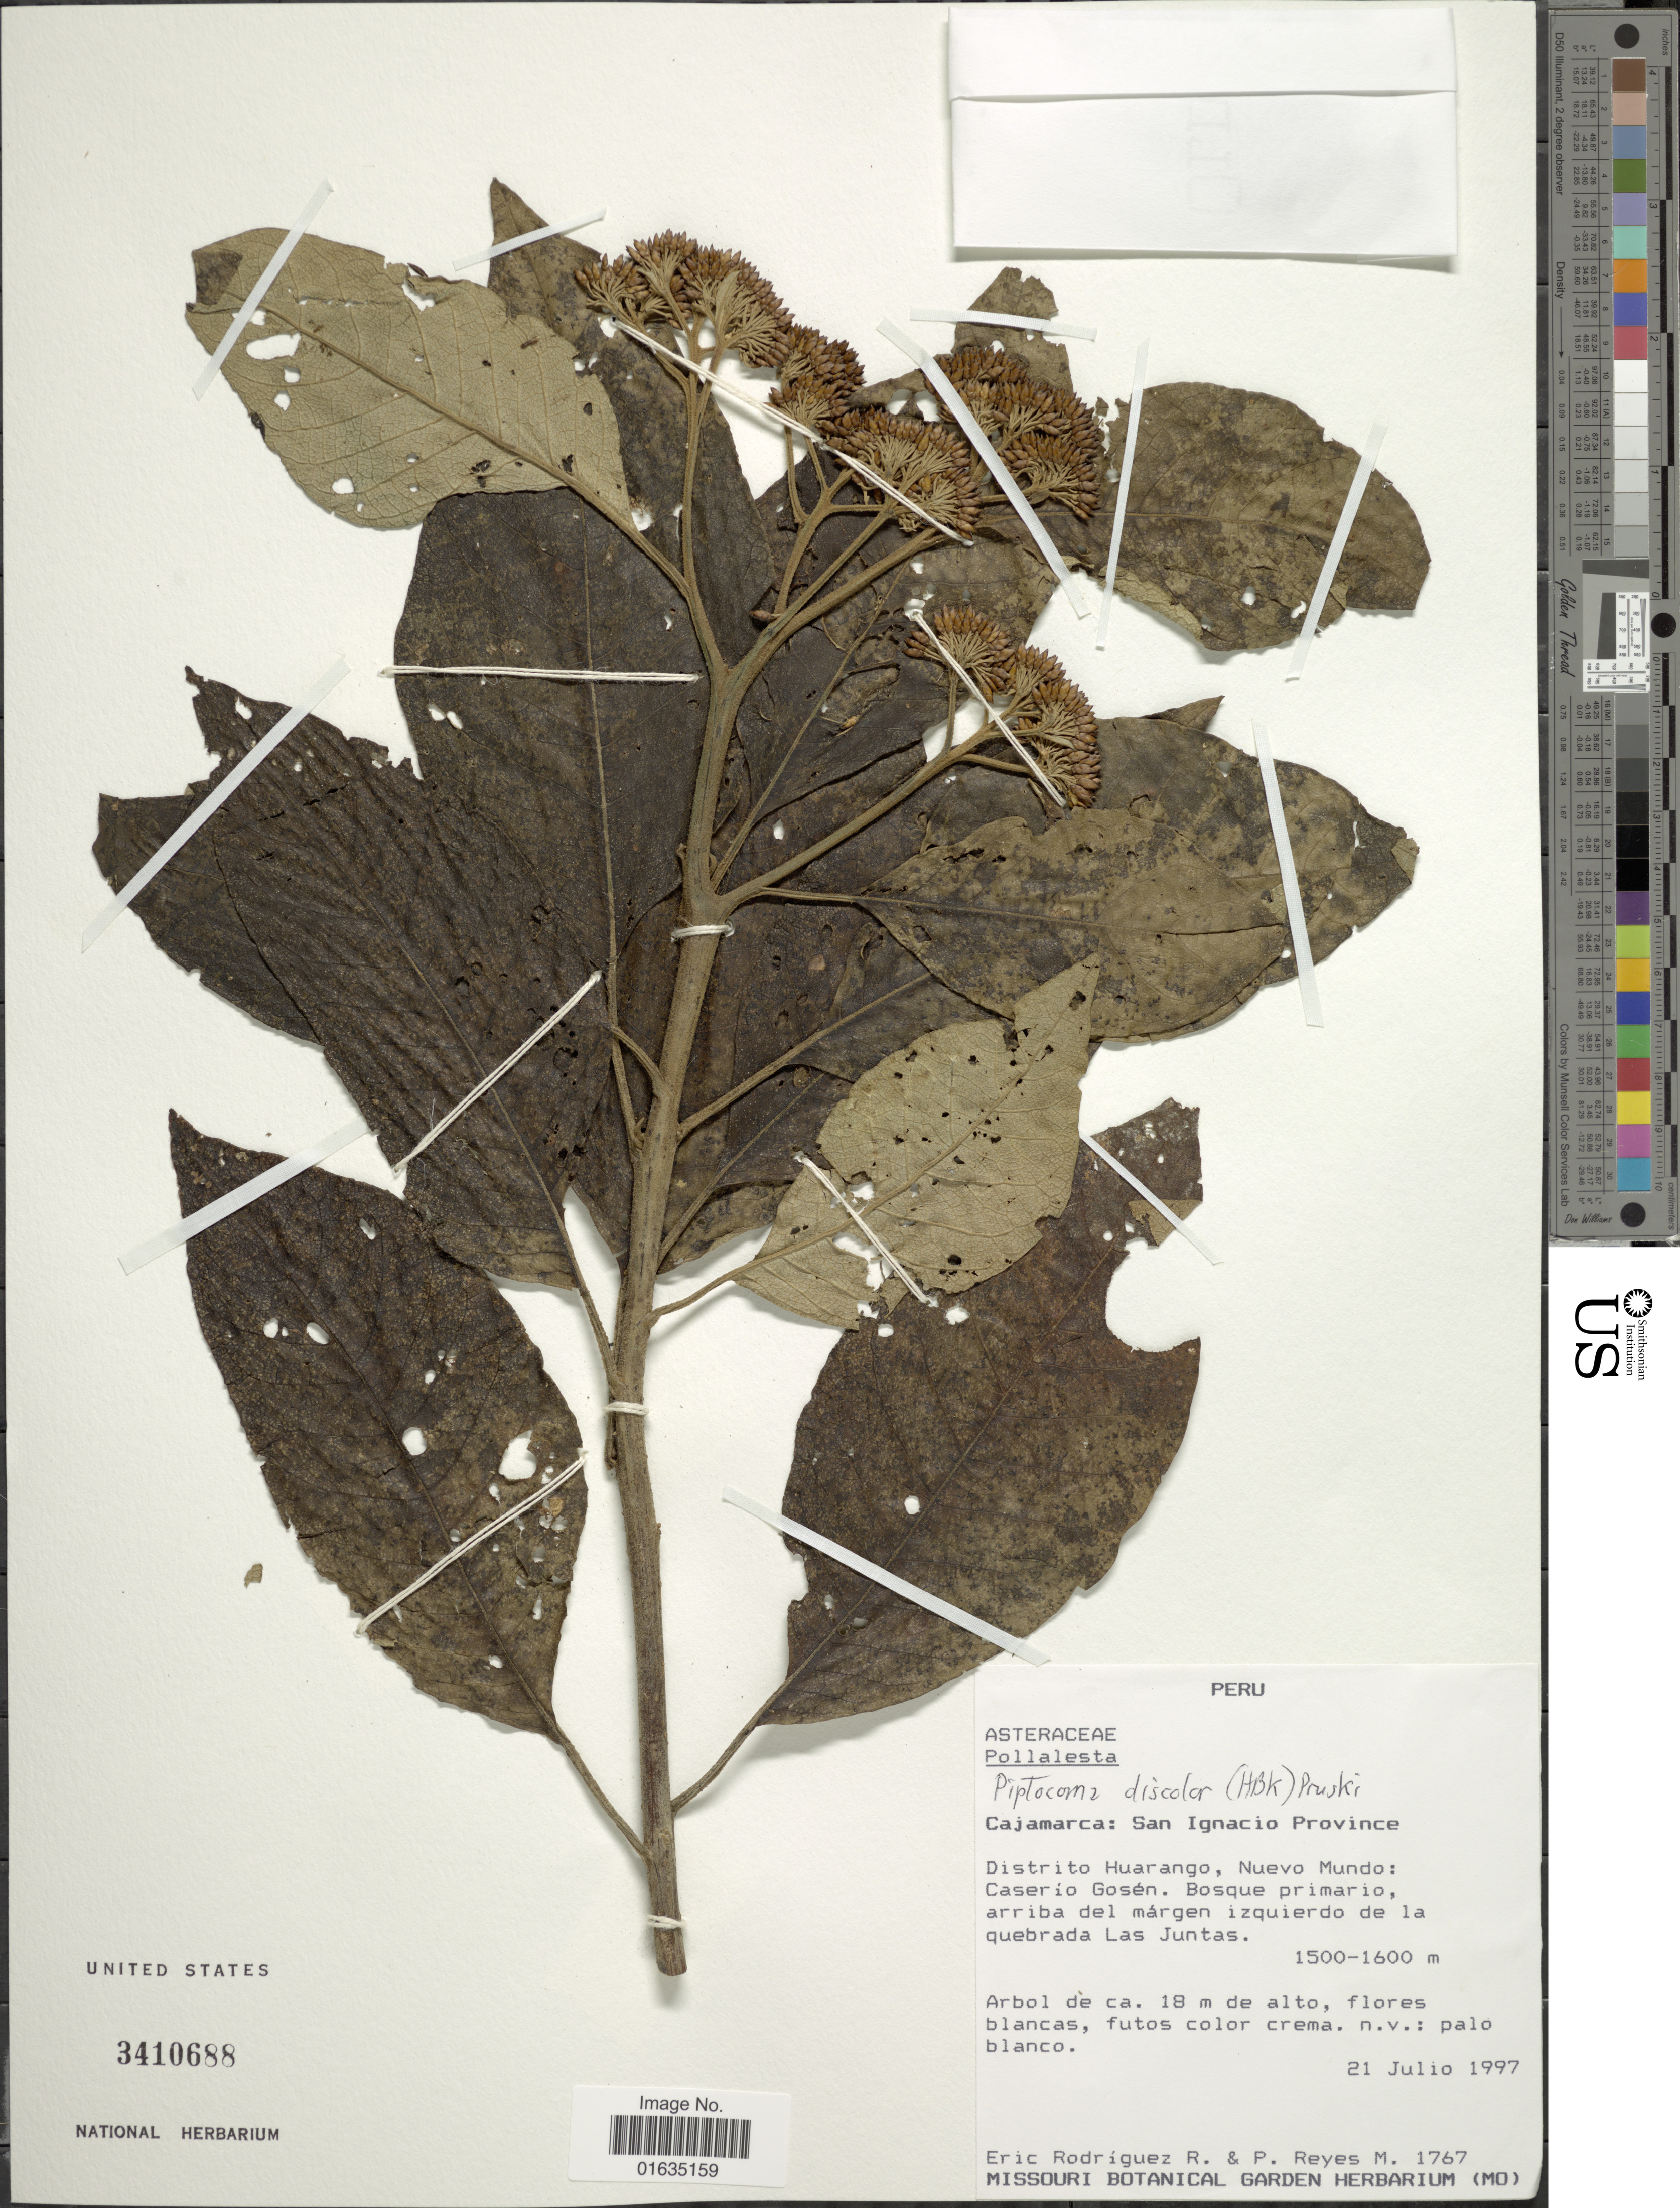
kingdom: Plantae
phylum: Tracheophyta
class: Magnoliopsida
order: Asterales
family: Asteraceae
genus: Pollalesta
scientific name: Pollalesta discolor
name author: (Kunth) Aristeg.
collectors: E. F. Rodrignez R. & P. Reyes M.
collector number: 1767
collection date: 1997-07-21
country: Peru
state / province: Cajamarca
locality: San Ignacio Province, Distrito Huarango, Nuevo Mundo, Caserio Gosen, la quebrada Las Juntas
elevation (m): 1500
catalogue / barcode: US 3410688